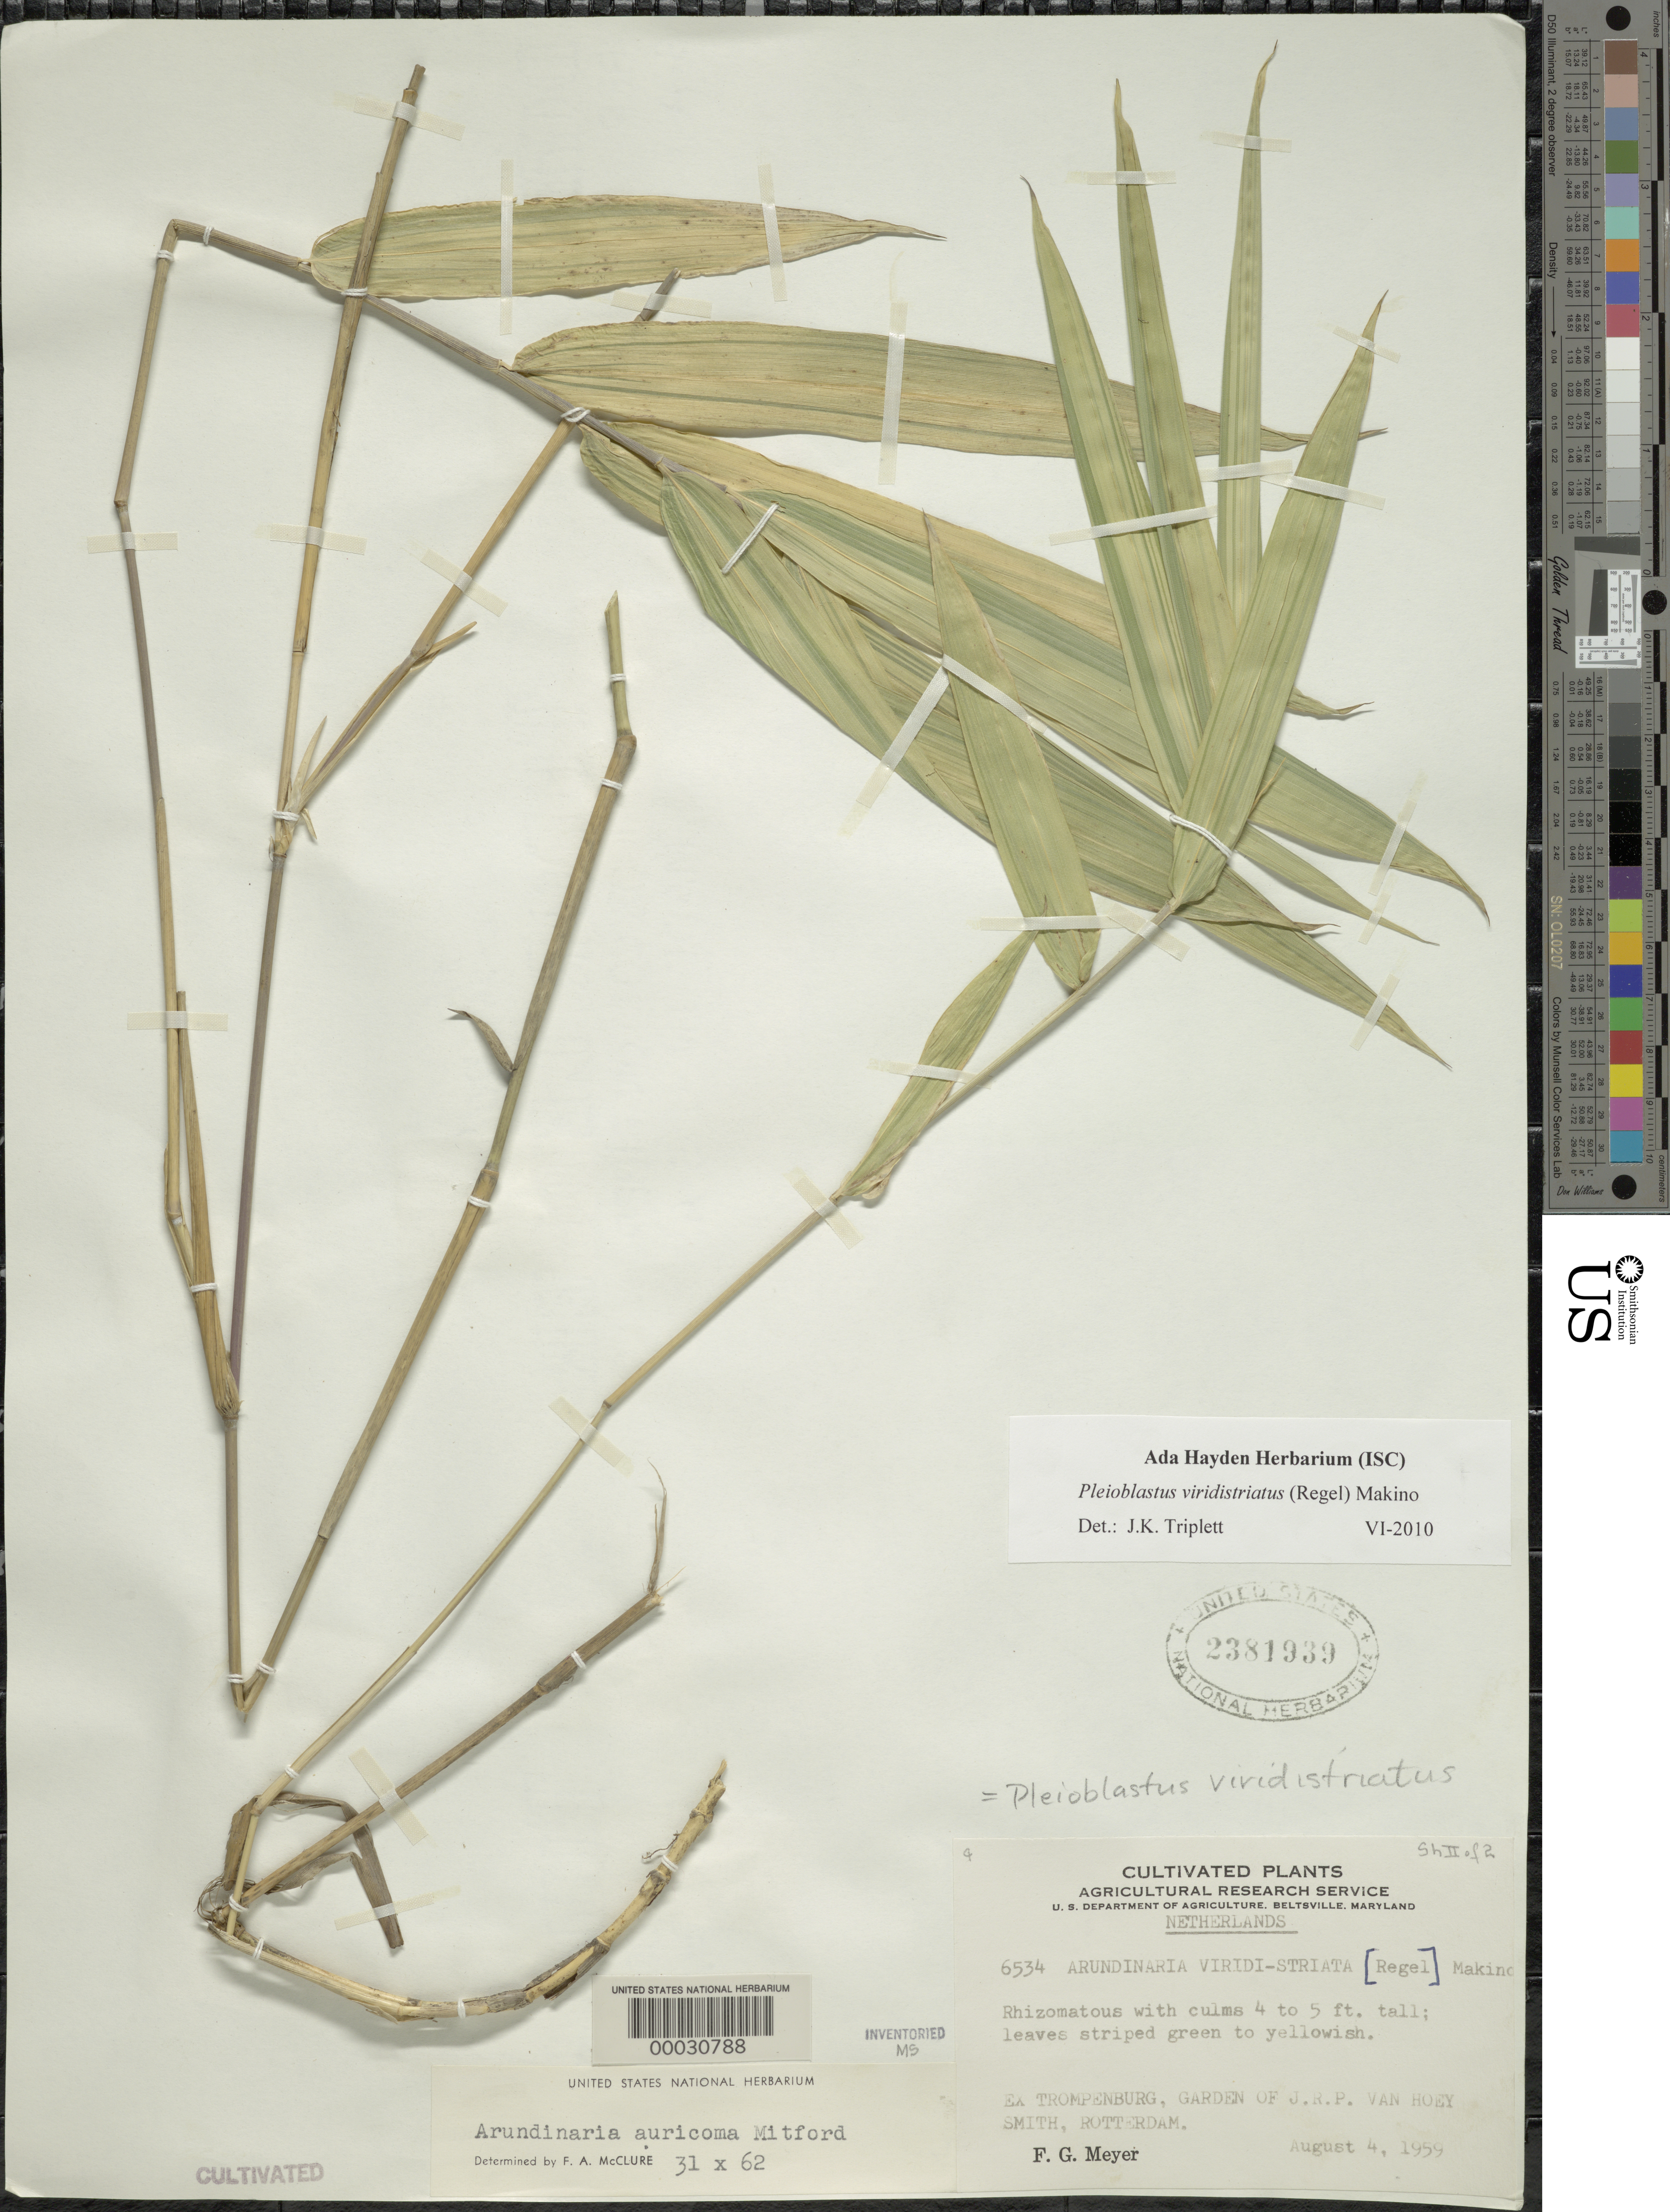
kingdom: Plantae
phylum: Tracheophyta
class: Liliopsida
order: Poales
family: Poaceae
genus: Pleioblastus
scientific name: Pleioblastus viridistriatus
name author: (Regel) Makino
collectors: F. G. Meyer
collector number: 6556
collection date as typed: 04 Aug 1959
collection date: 1959-08-04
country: Netherlands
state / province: Zuid Holland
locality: Rotterdam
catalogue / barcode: US 2381939